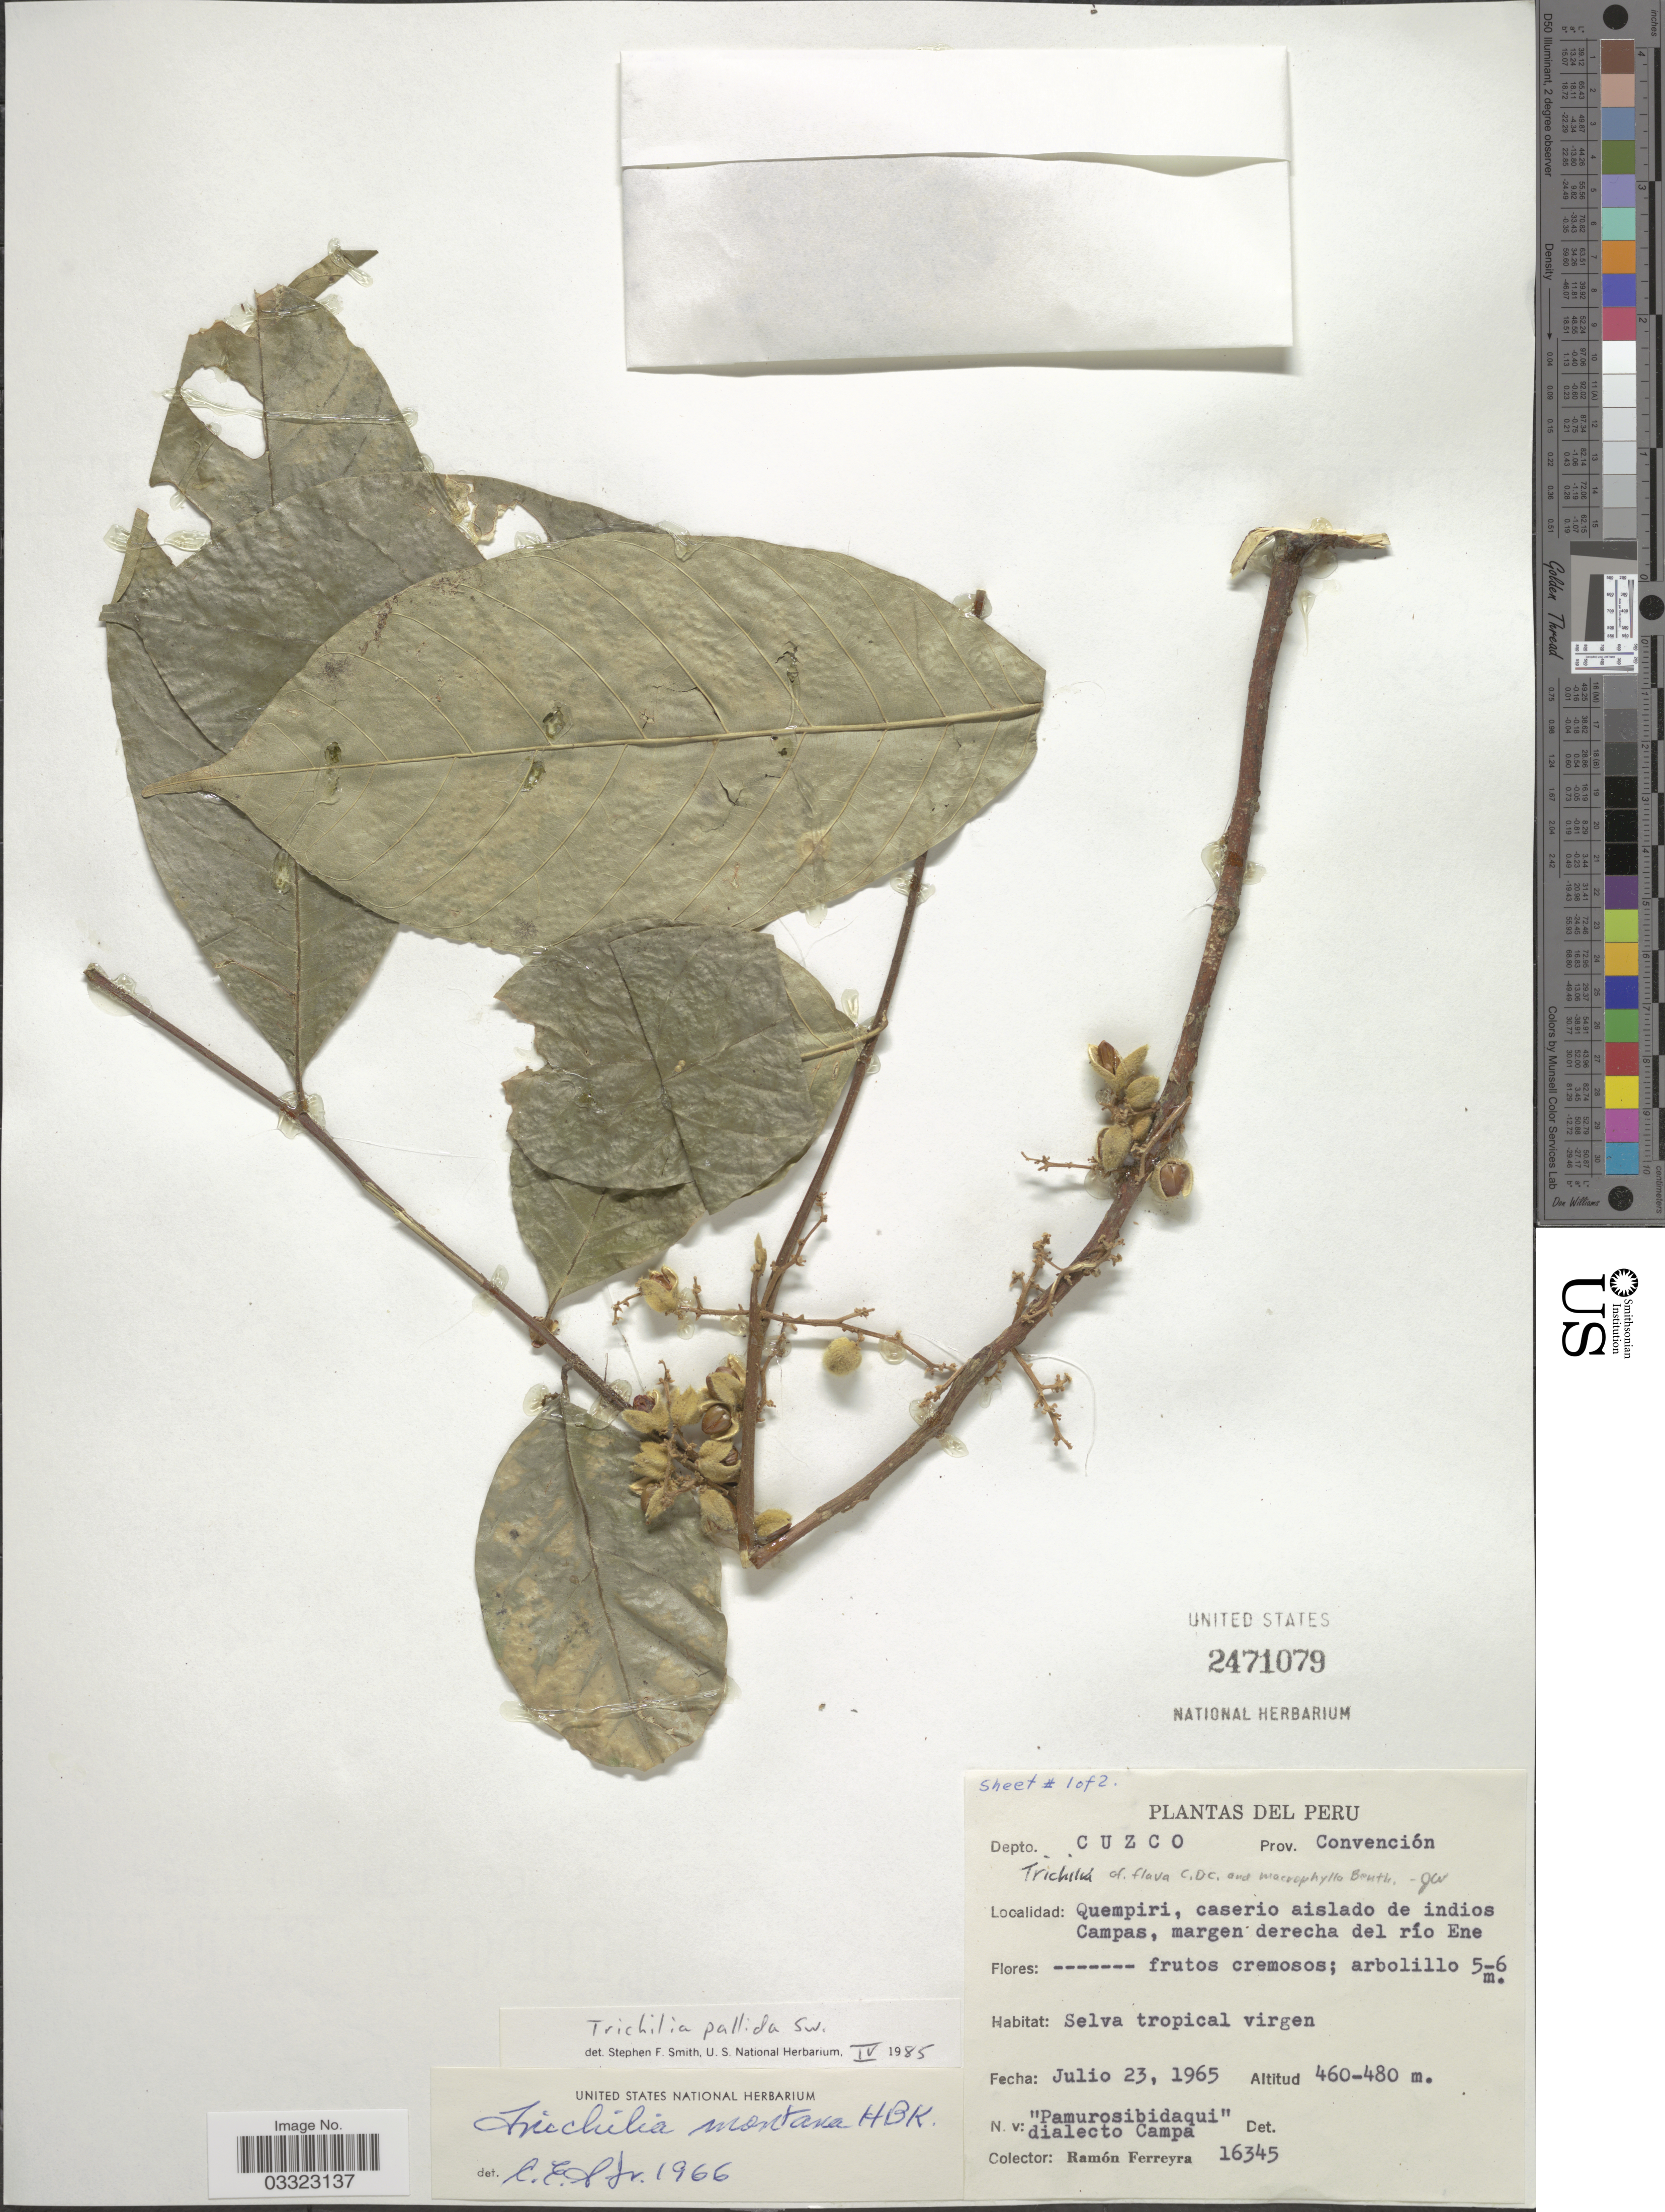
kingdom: Plantae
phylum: Tracheophyta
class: Magnoliopsida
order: Sapindales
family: Meliaceae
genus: Trichilia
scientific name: Trichilia pallida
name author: Sw.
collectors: R. A. Ferreyra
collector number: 16345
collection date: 1965-07-23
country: Peru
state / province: Cusco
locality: Depto. Cuzco. Prov. Convención. Quempiri, caserio aislado de indios Campas, margen derecha del río Ene.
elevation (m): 460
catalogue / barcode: US 2471079